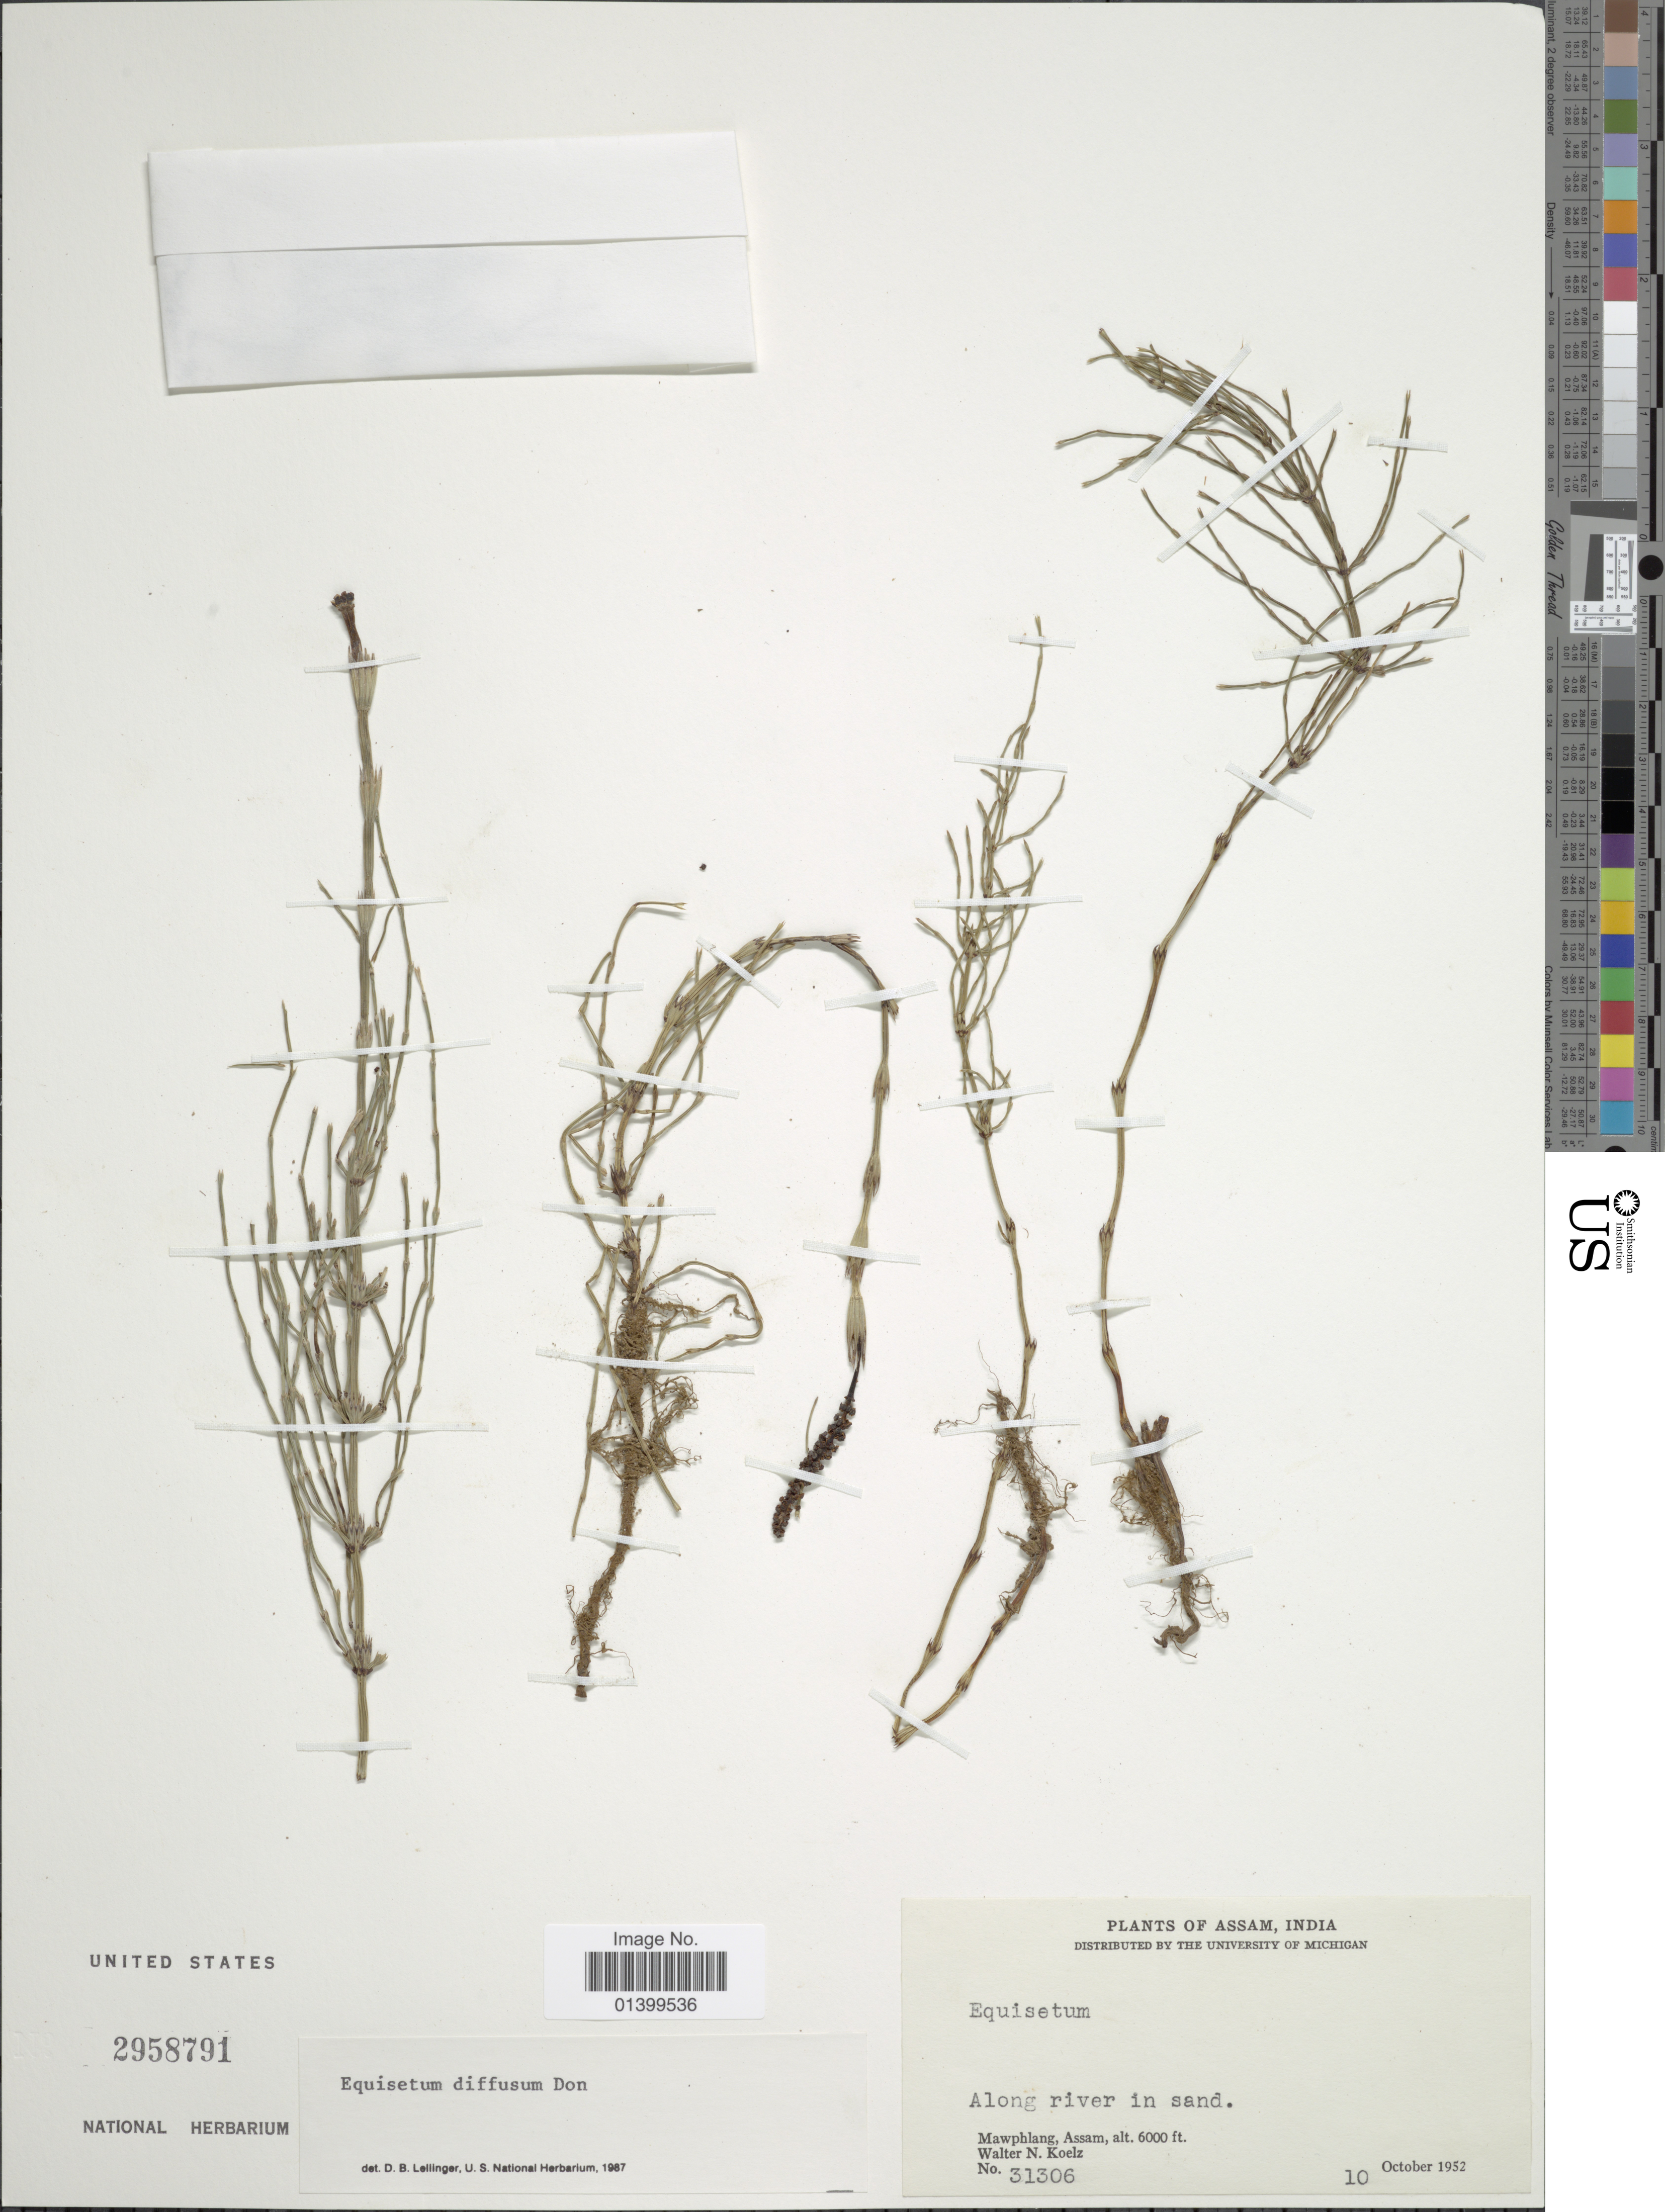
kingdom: Plantae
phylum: Tracheophyta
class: Polypodiopsida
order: Equisetales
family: Equisetaceae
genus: Equisetum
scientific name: Equisetum diffusum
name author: D. Don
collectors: W. N. Koelz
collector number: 31306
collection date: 1952-10-10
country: India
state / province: Assam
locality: Plants of Assam, India. Mawphlang, Assam.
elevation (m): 1829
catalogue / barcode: US 2958791